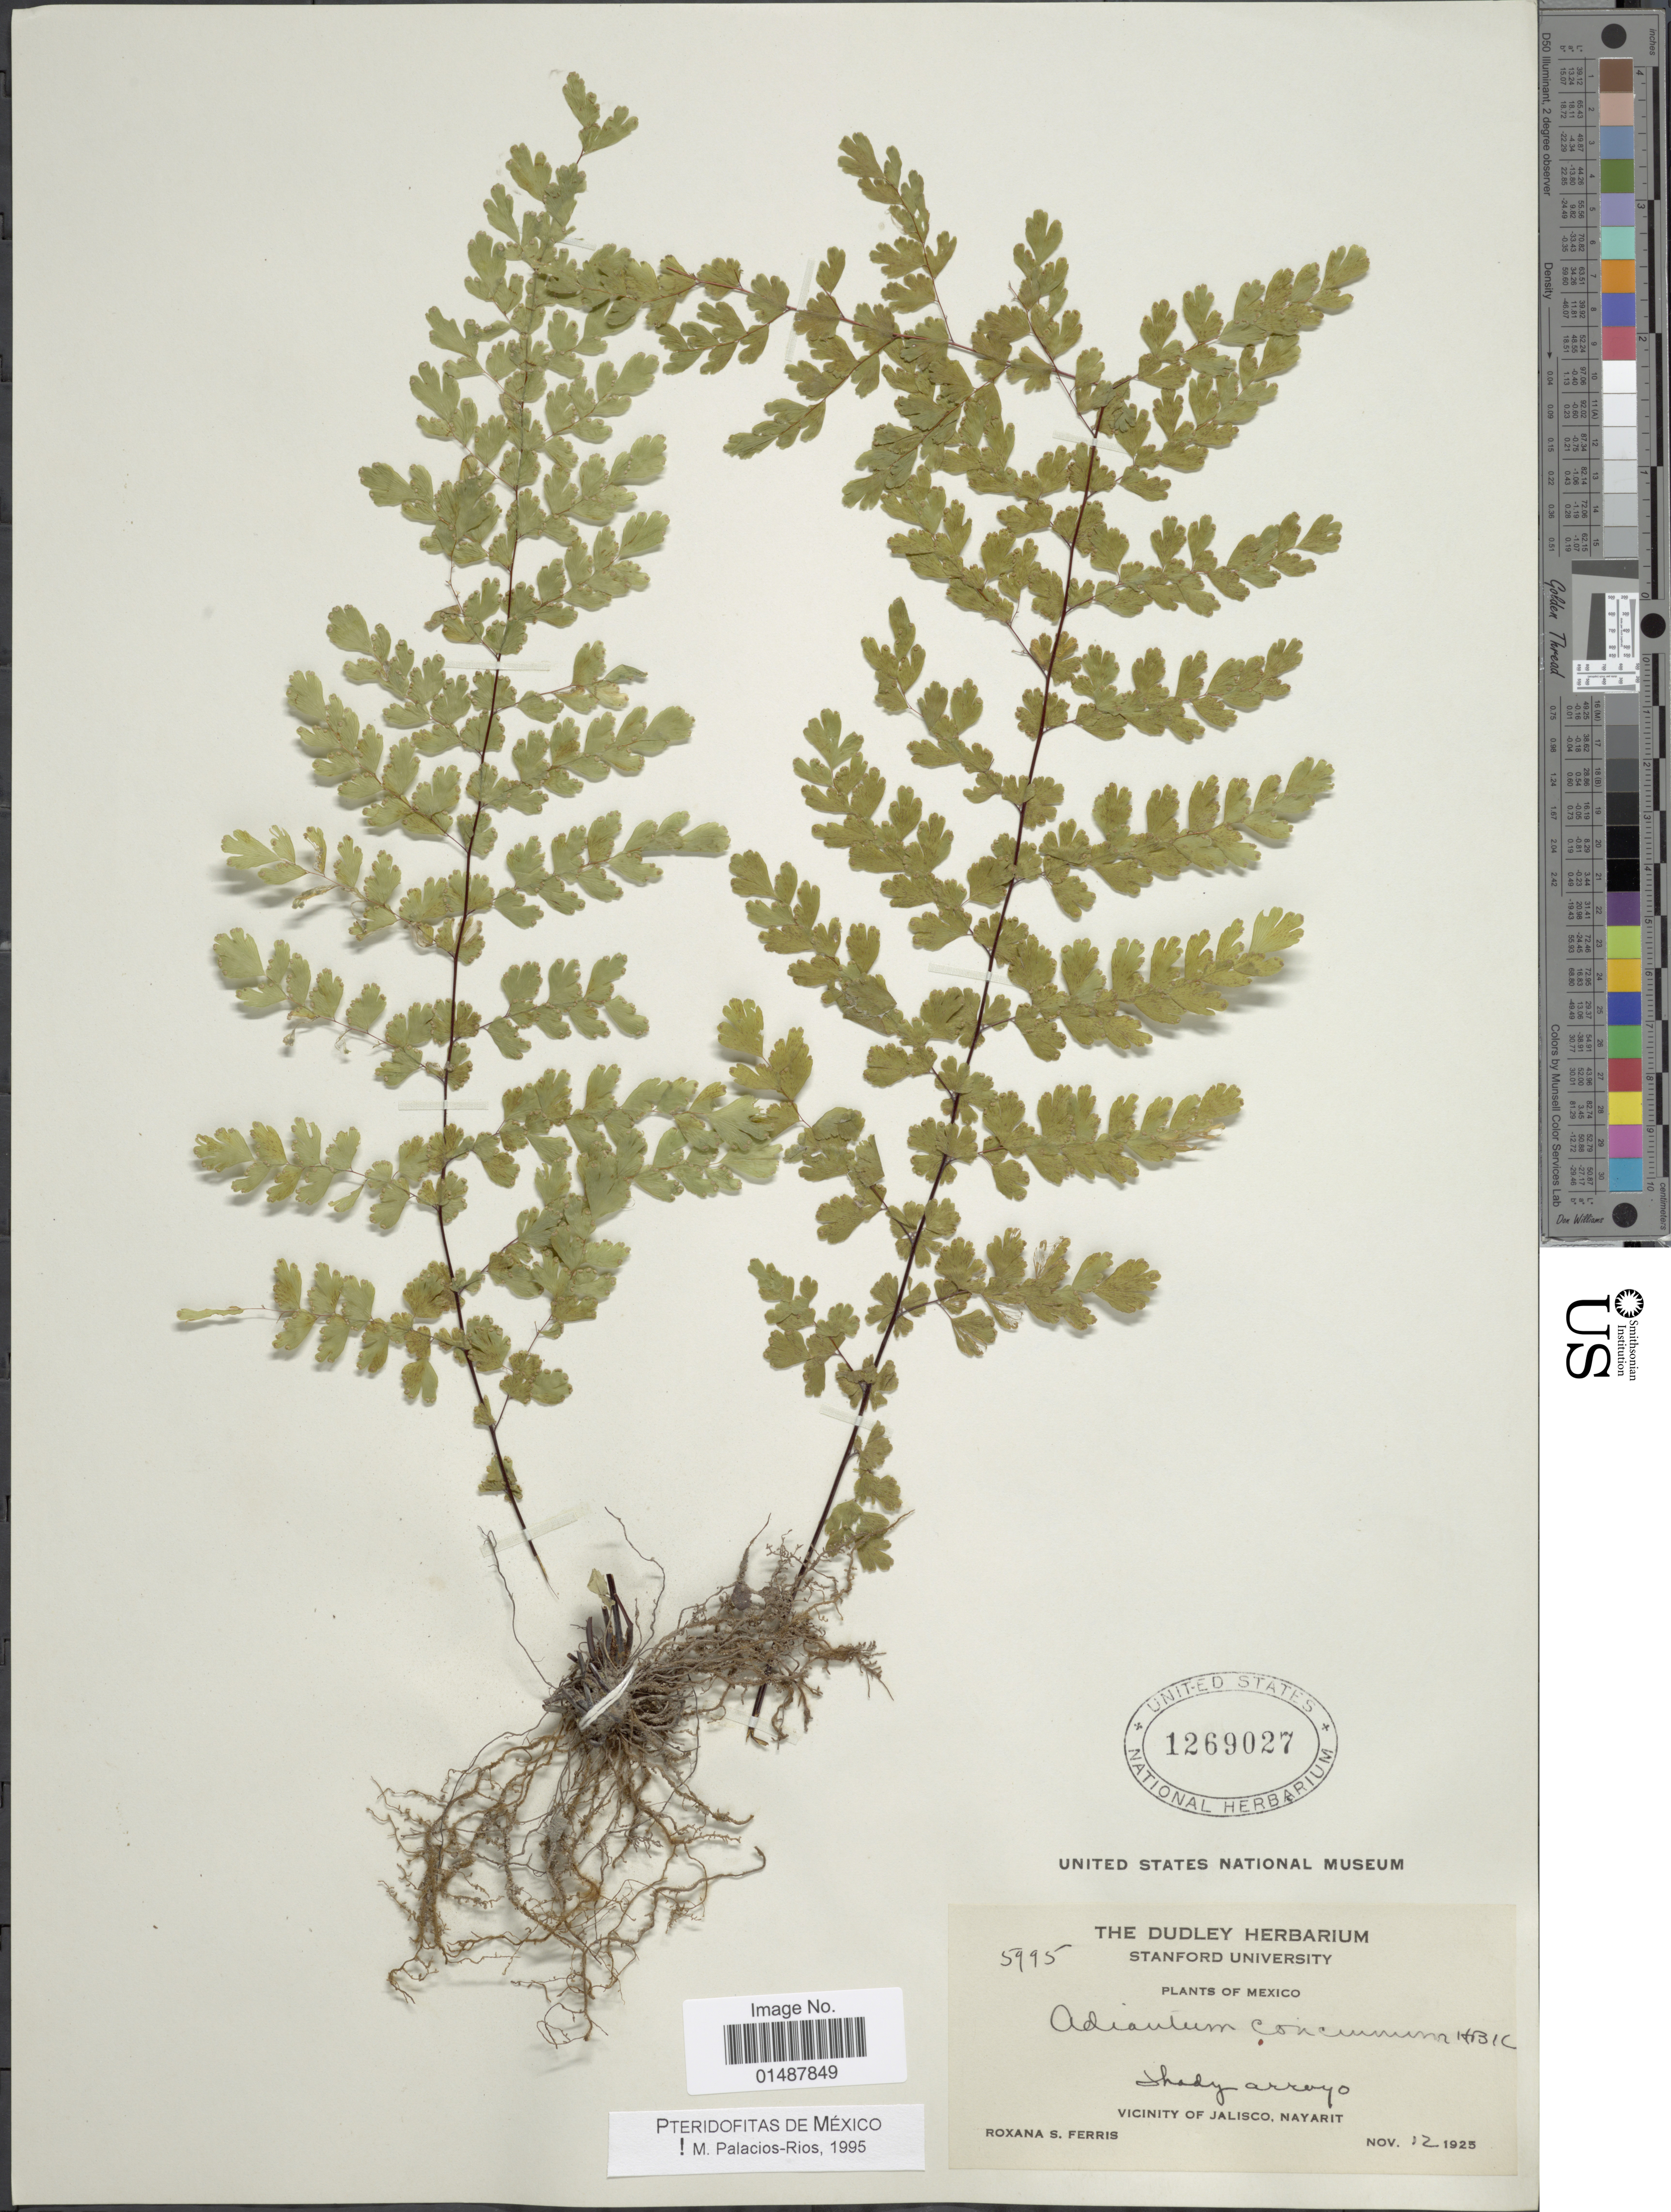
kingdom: Plantae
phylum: Tracheophyta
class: Polypodiopsida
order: Polypodiales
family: Pteridaceae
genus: Adiantum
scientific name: Adiantum concinnum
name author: Humb. & Bonpl. ex Willd.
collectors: R. S. Ferris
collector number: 5995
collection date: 1925-11-12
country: Mexico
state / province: Nayarit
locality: Vicinity of Jalisco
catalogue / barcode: US 1269027